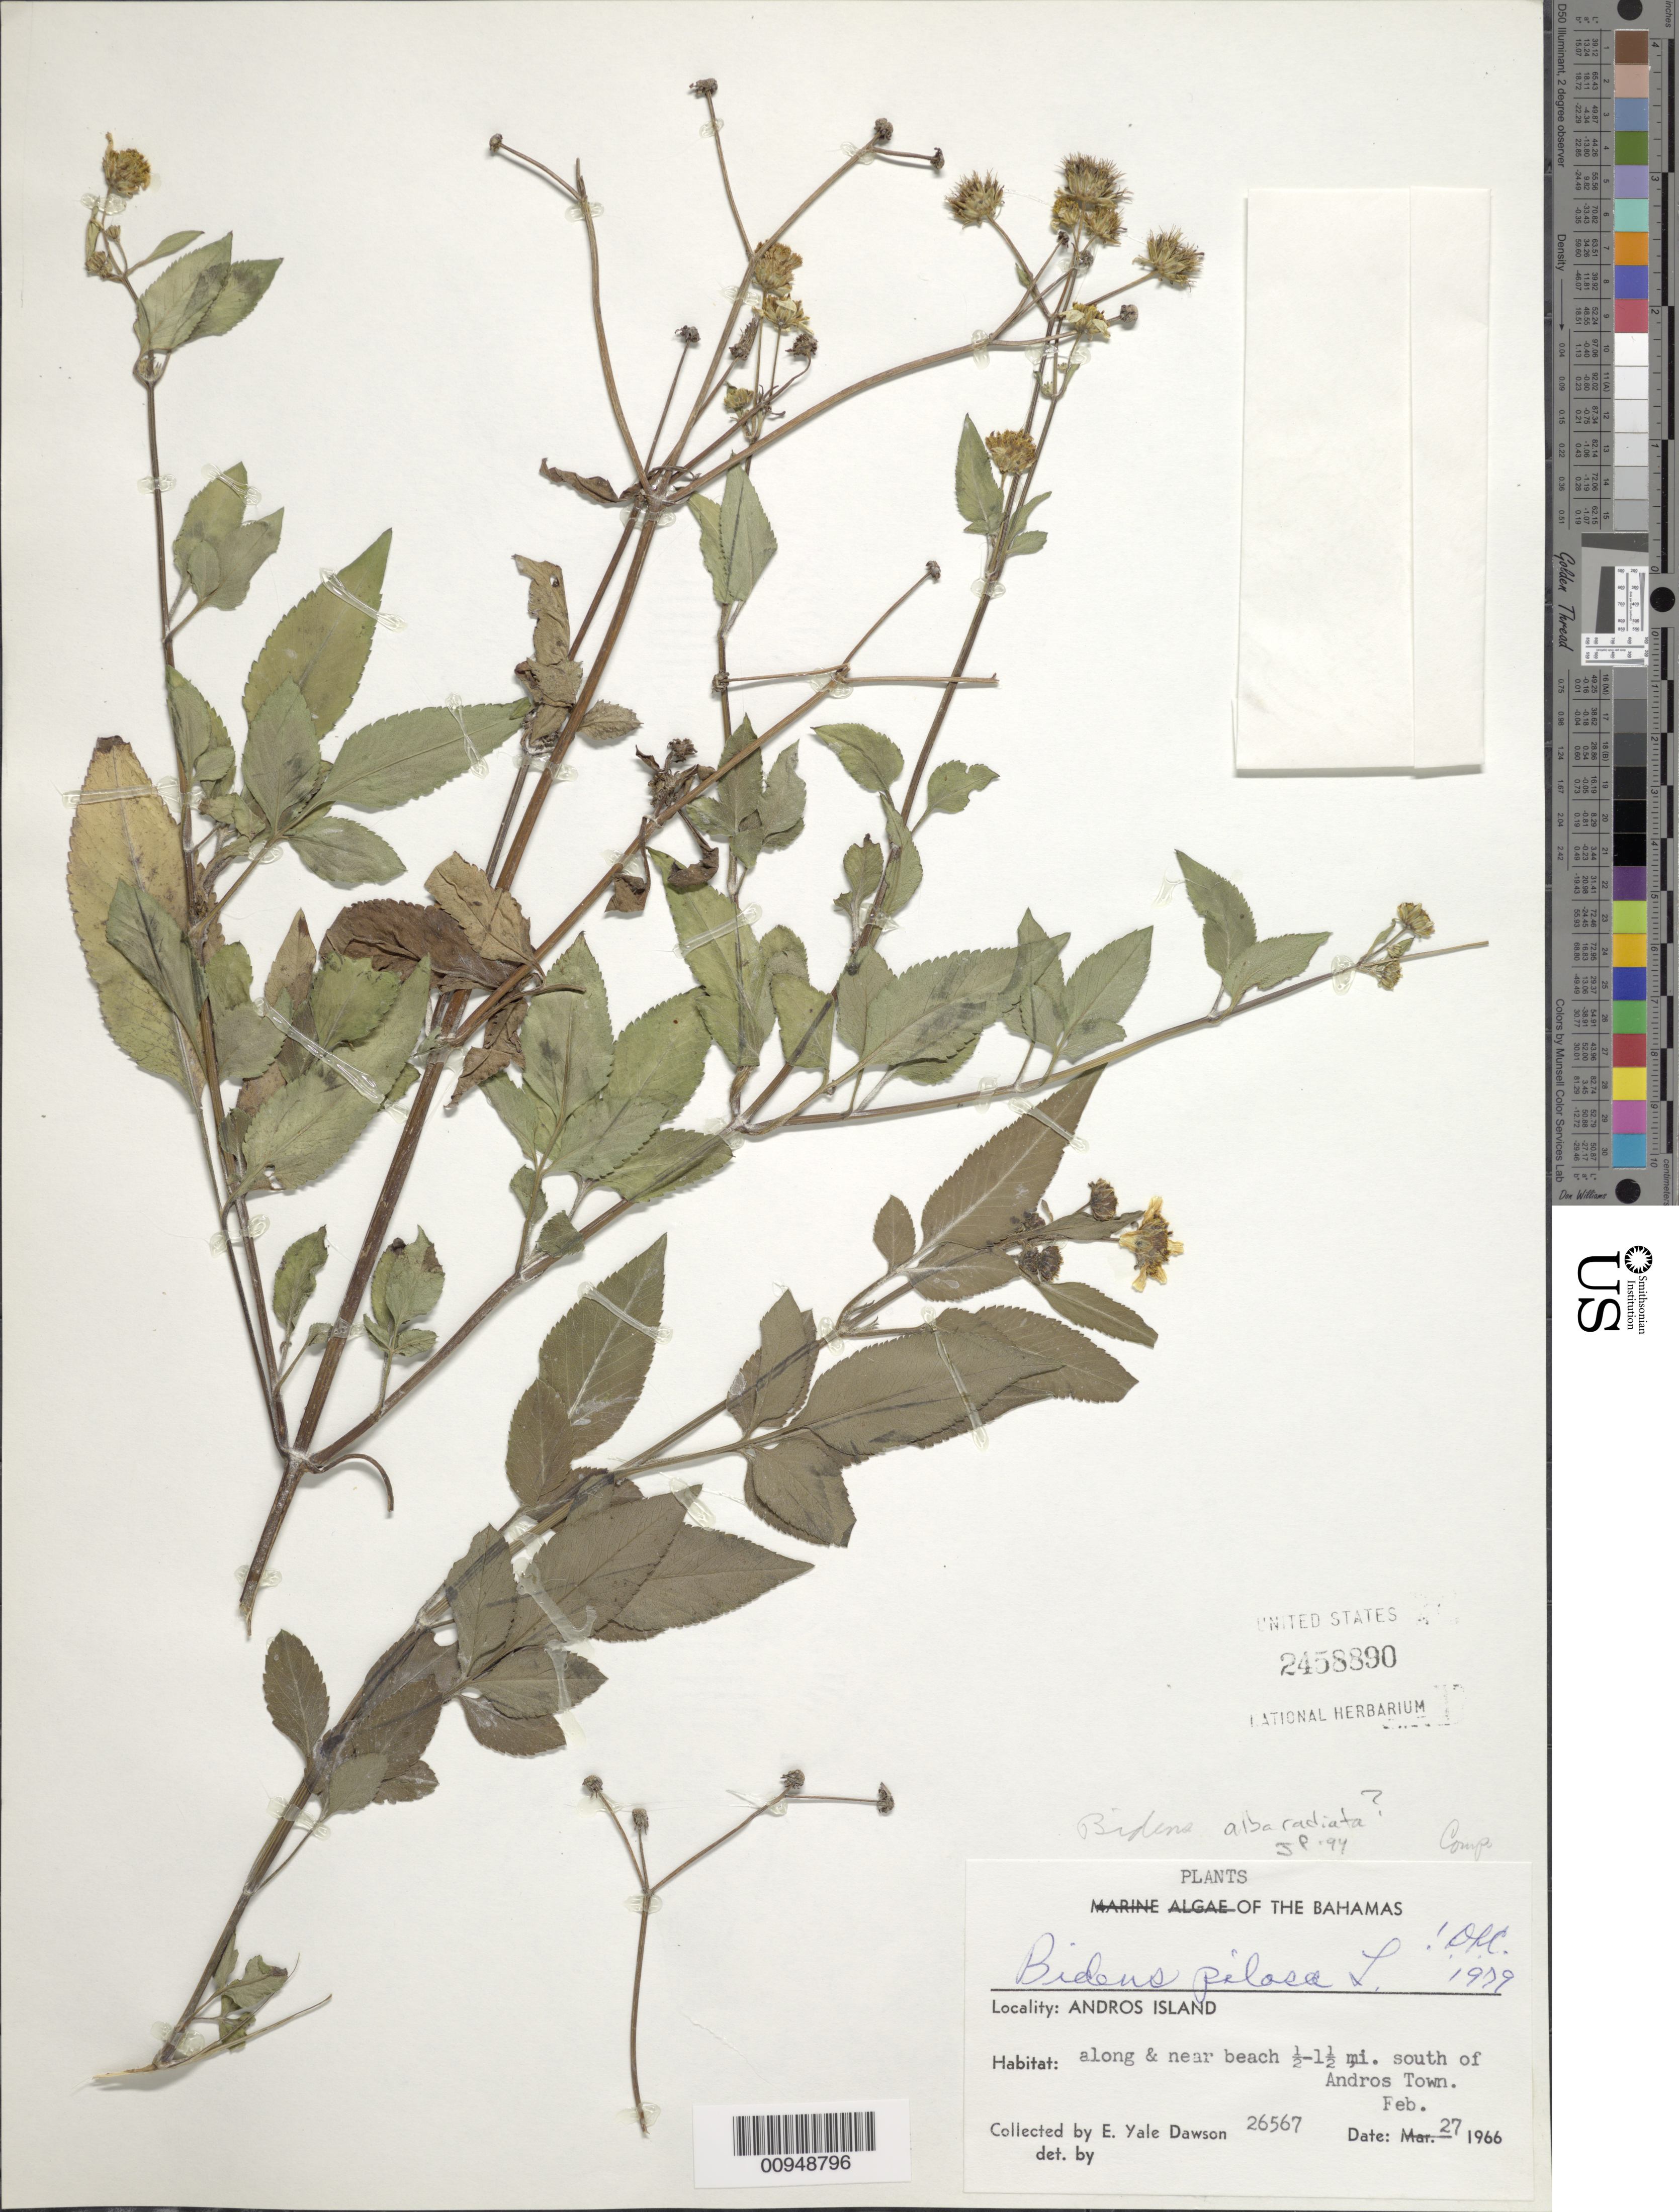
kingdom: Plantae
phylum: Tracheophyta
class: Magnoliopsida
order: Asterales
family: Asteraceae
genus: Bidens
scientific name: Bidens alba var. radiata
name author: (Sch. Bip.) R.E. Ballard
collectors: E. Y. Dawson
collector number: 26567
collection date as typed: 27 Feb 1966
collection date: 1966-02-27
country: Bahamas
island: Andros Island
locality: Beach 0.5 - 1.5 mi S of Andros Town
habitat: Along & near beach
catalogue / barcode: US 2458890